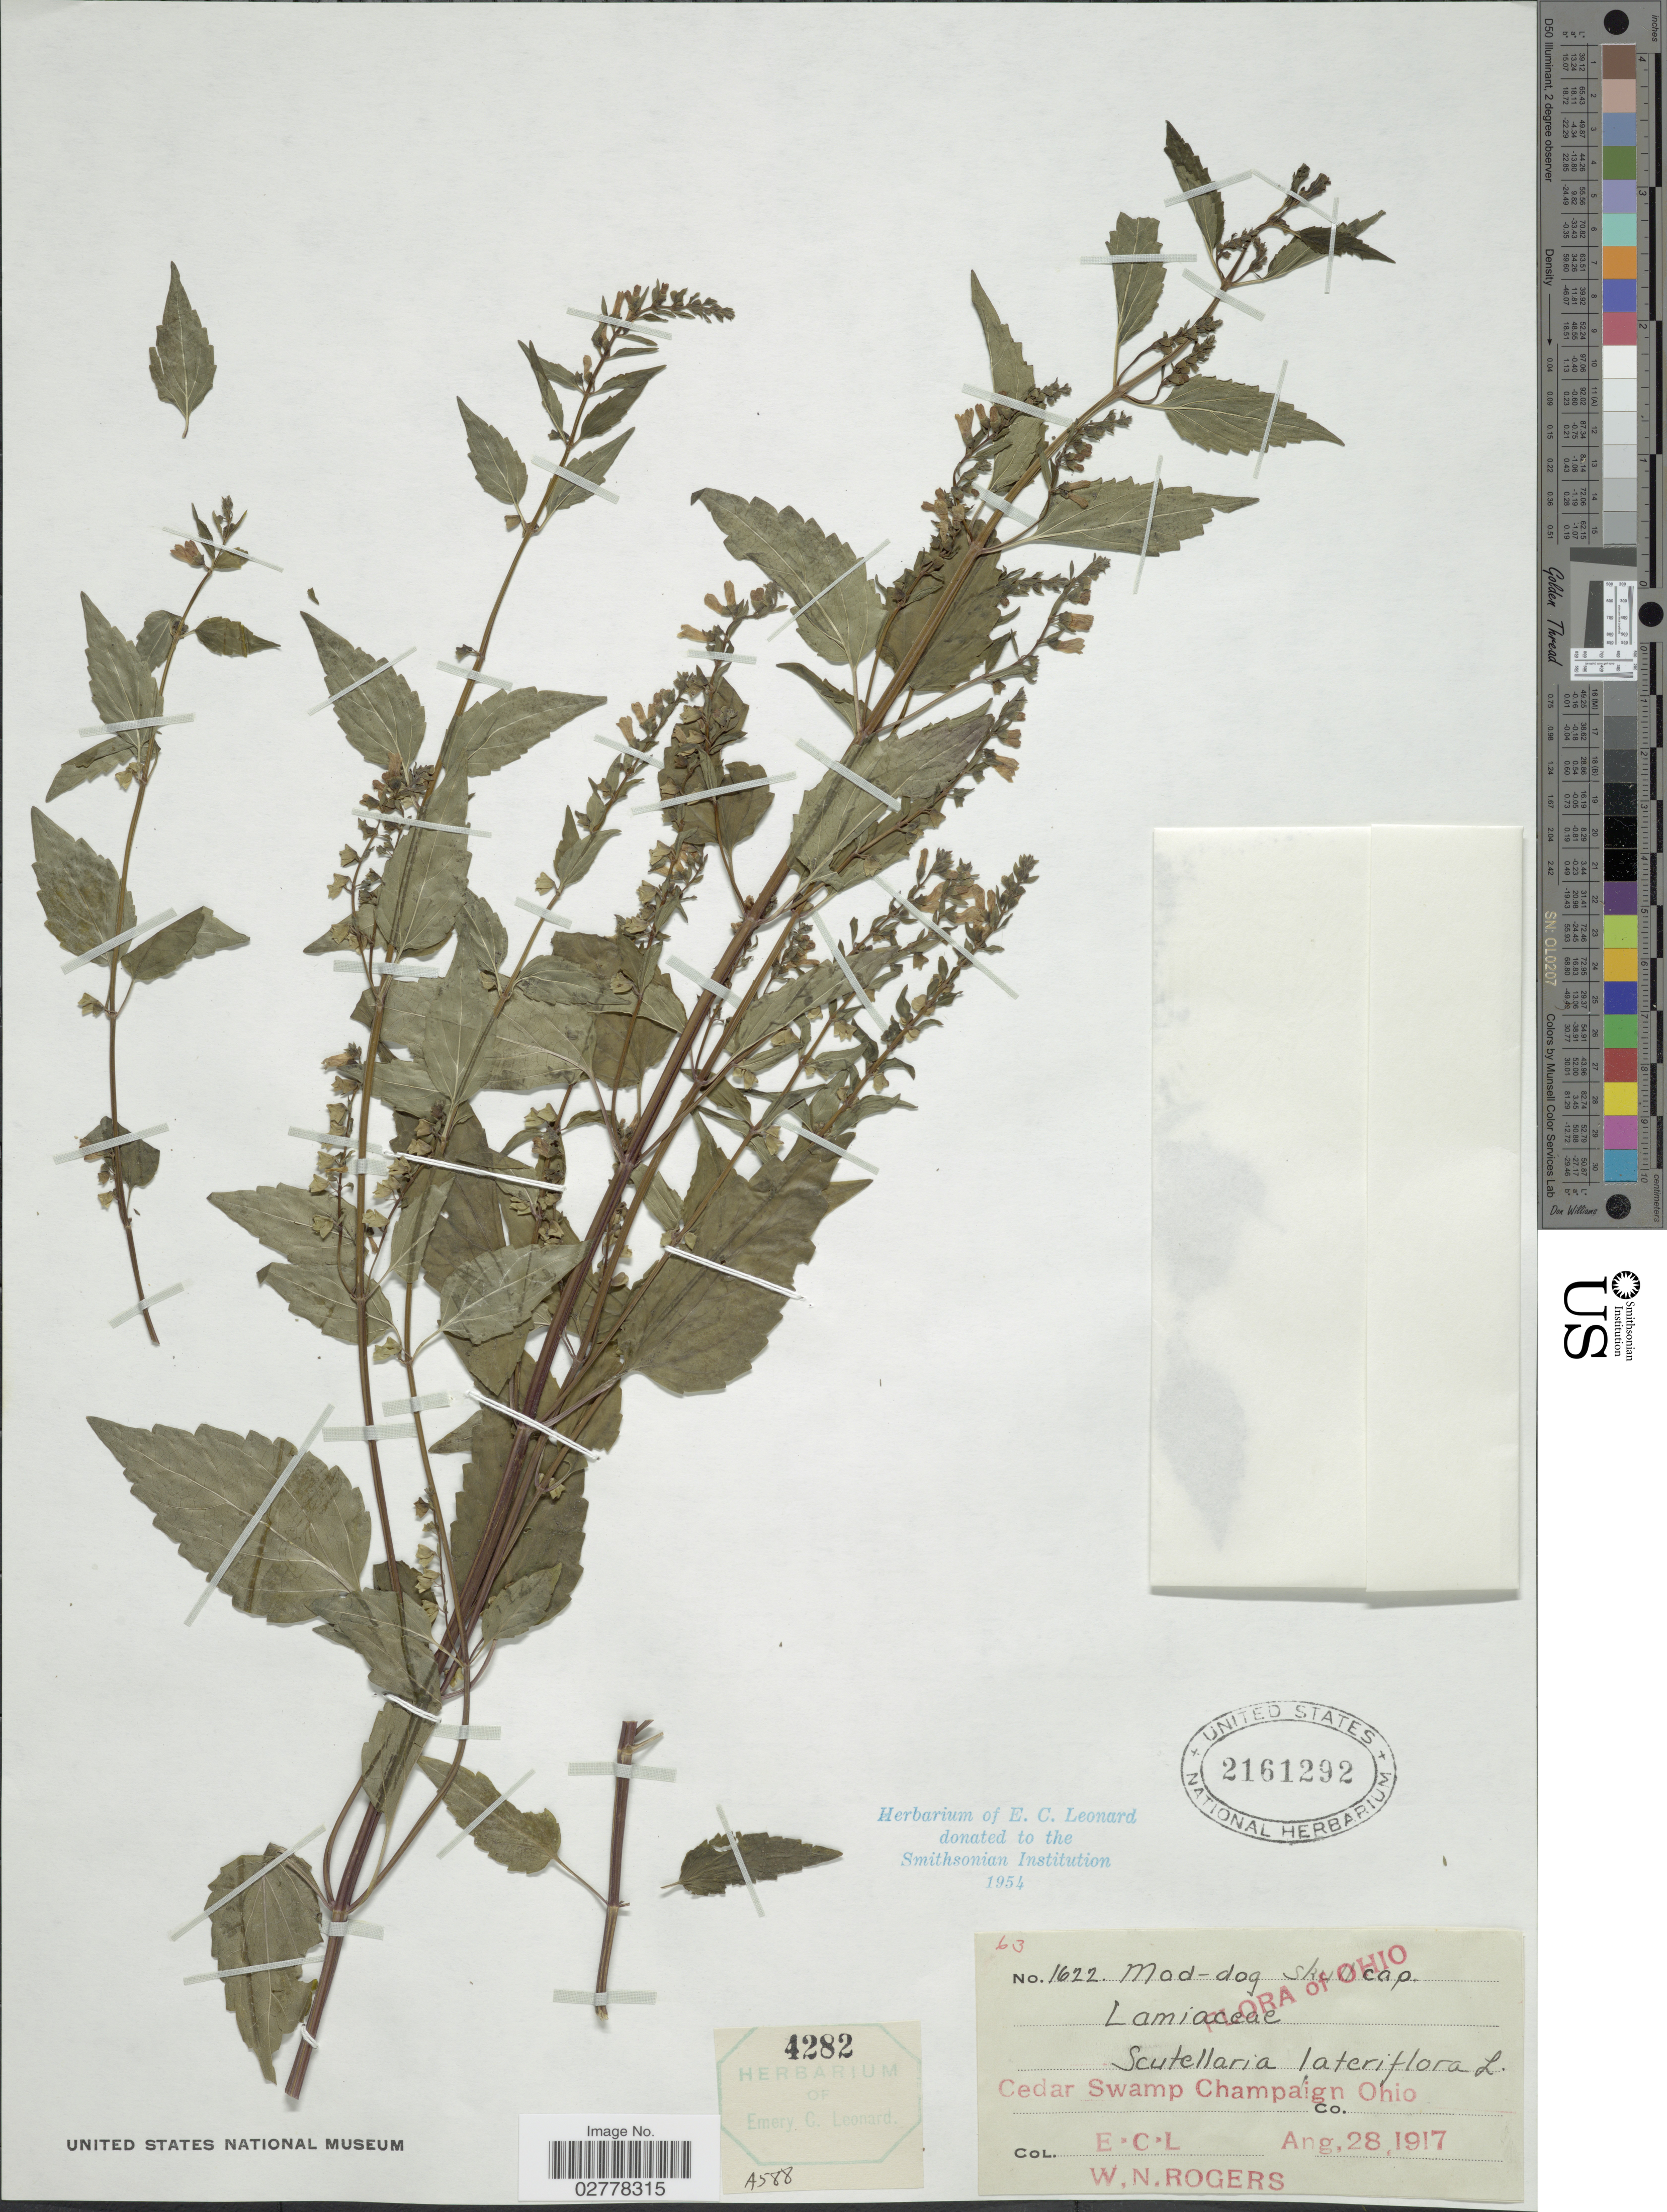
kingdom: Plantae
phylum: Tracheophyta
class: Magnoliopsida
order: Lamiales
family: Lamiaceae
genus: Scutellaria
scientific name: Scutellaria lateriflora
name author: L.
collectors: E. C. Leonard & W. Rogers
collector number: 1622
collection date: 1917-08-28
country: United States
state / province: Ohio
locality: Cedar Swamp Champaign Ohio.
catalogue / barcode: US 2161292